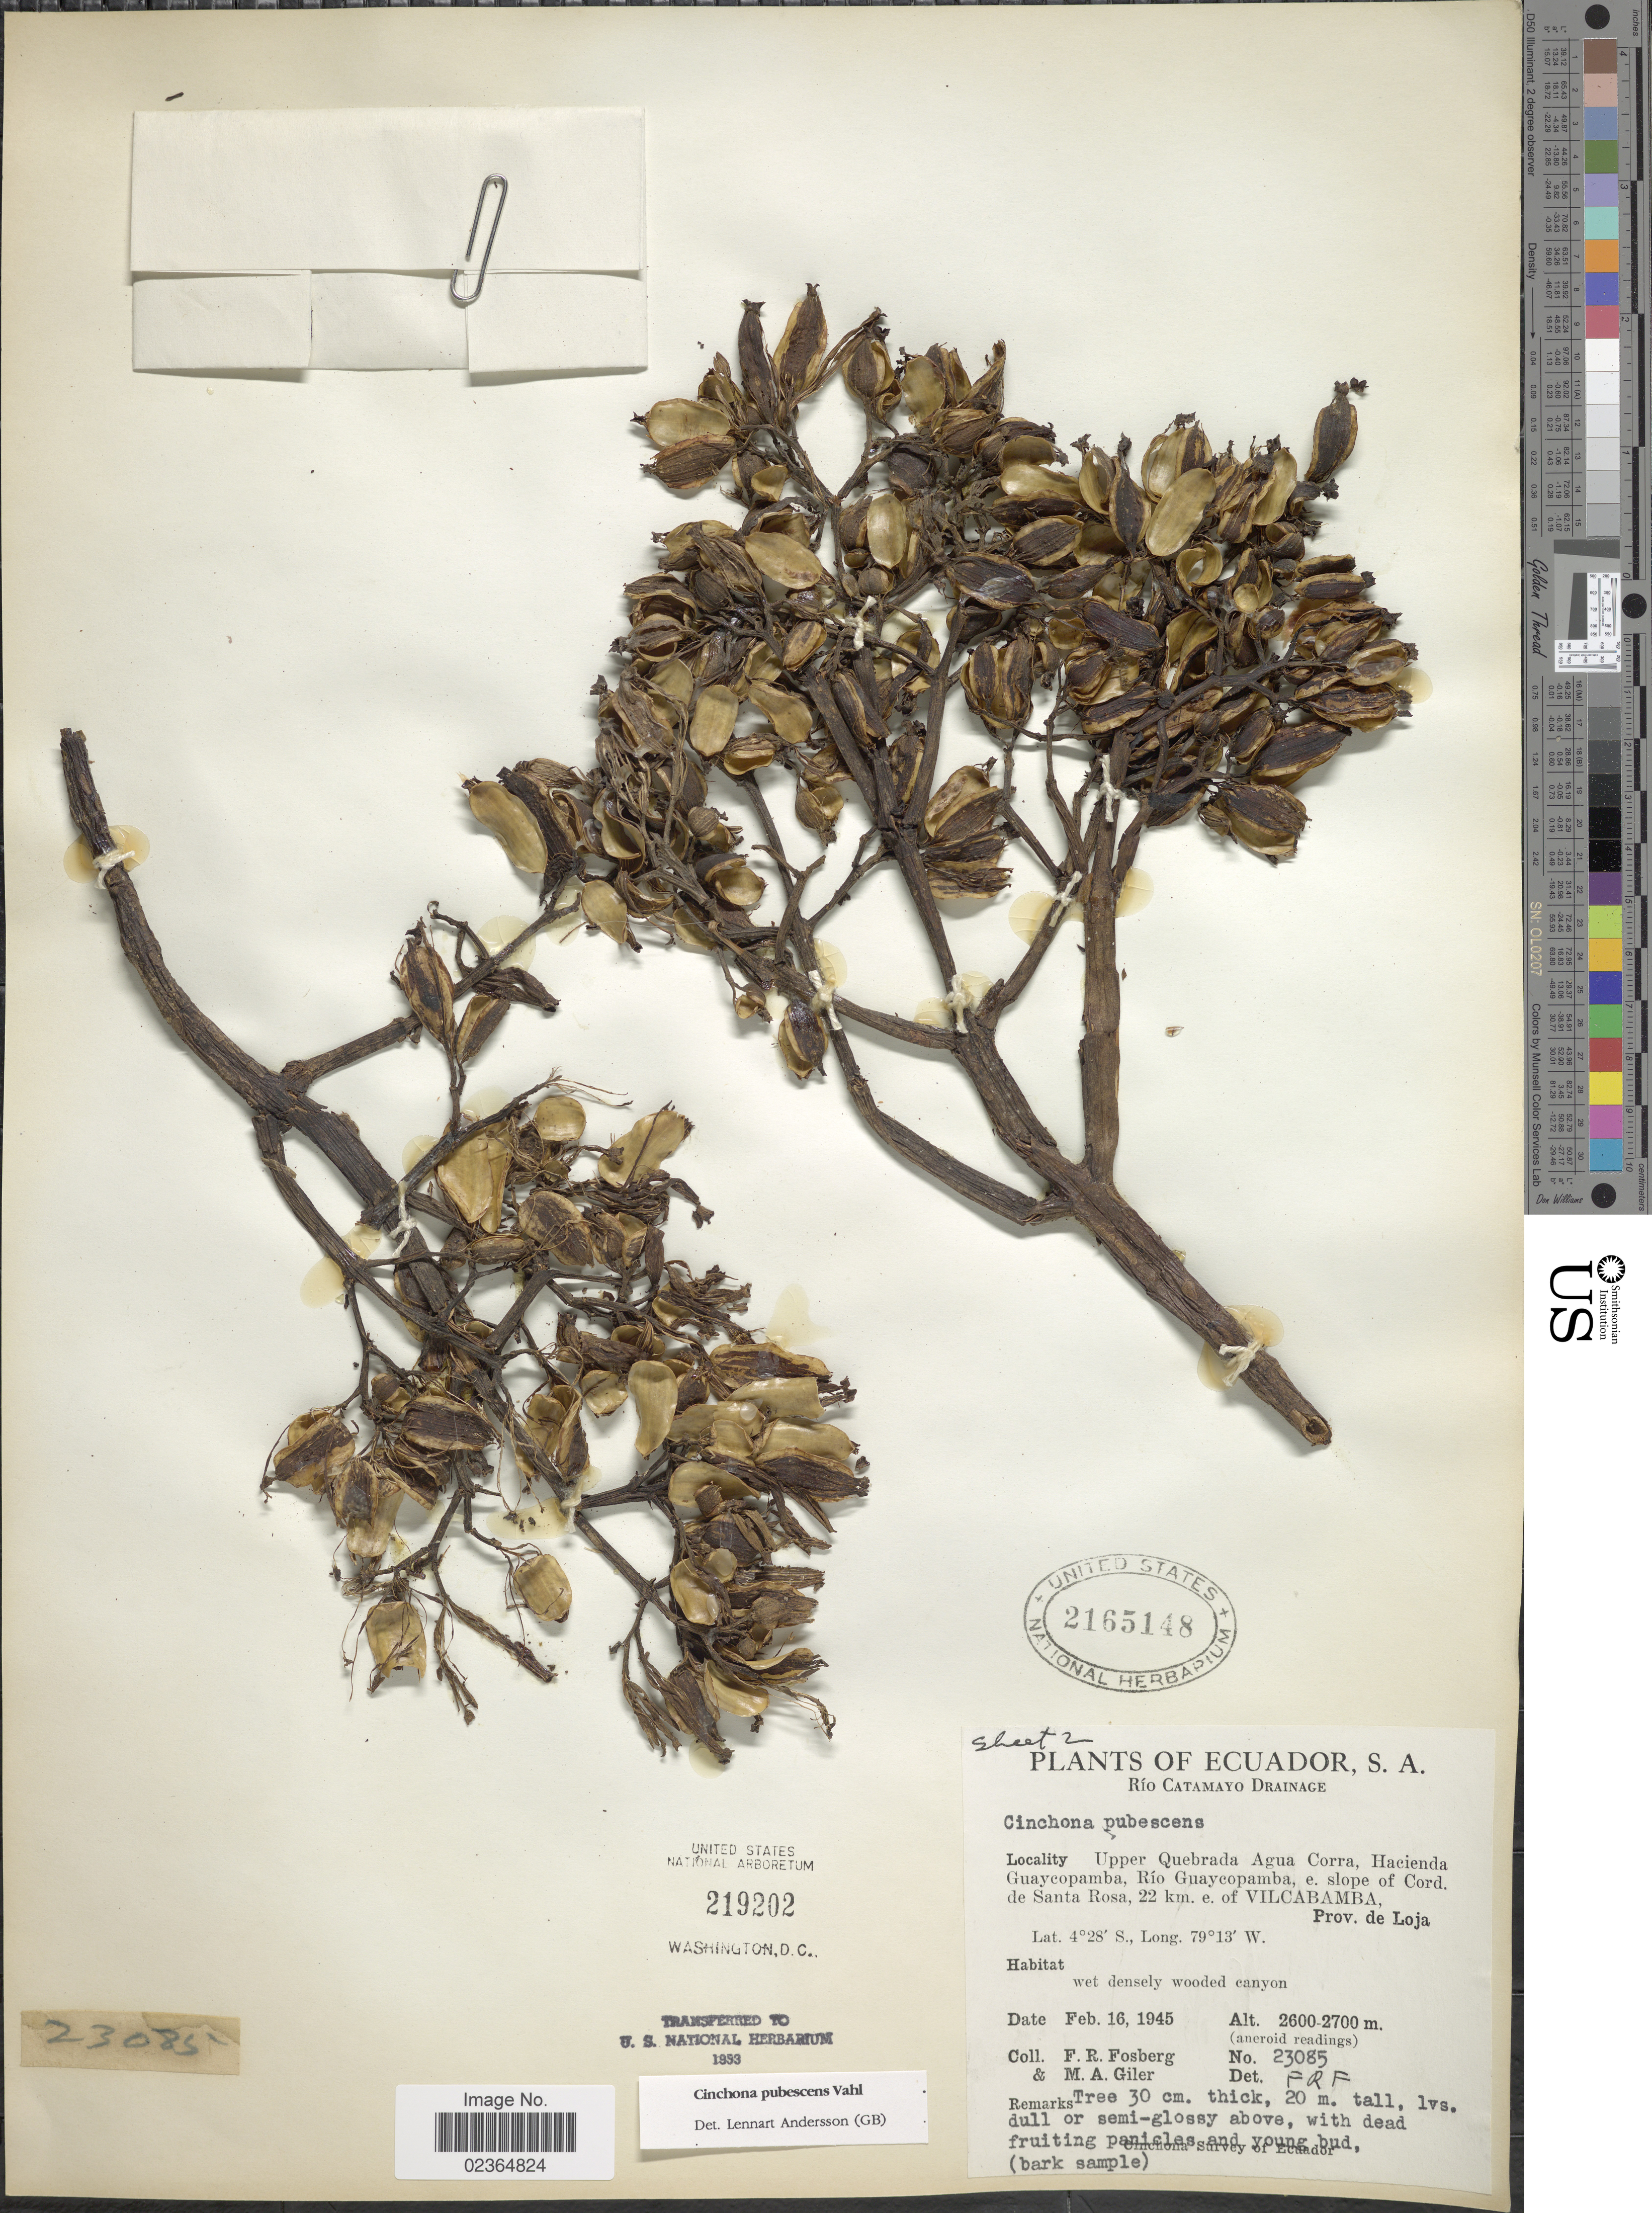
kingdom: Plantae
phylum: Tracheophyta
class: Magnoliopsida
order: Gentianales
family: Rubiaceae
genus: Cinchona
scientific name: Cinchona pubescens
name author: Vahl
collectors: F. R. Fosberg & M. Giler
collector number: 23085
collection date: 1945-02-16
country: Ecuador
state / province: Loja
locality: Río Catamayo Province. Upper Quebrada Agua Corra, Hacienda Guaycopamba, Río Guaycopamba, e. slope of Cord. de Santa Rosa, 22 km. e. of Vilcabamba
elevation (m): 2600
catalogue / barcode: US 2165148